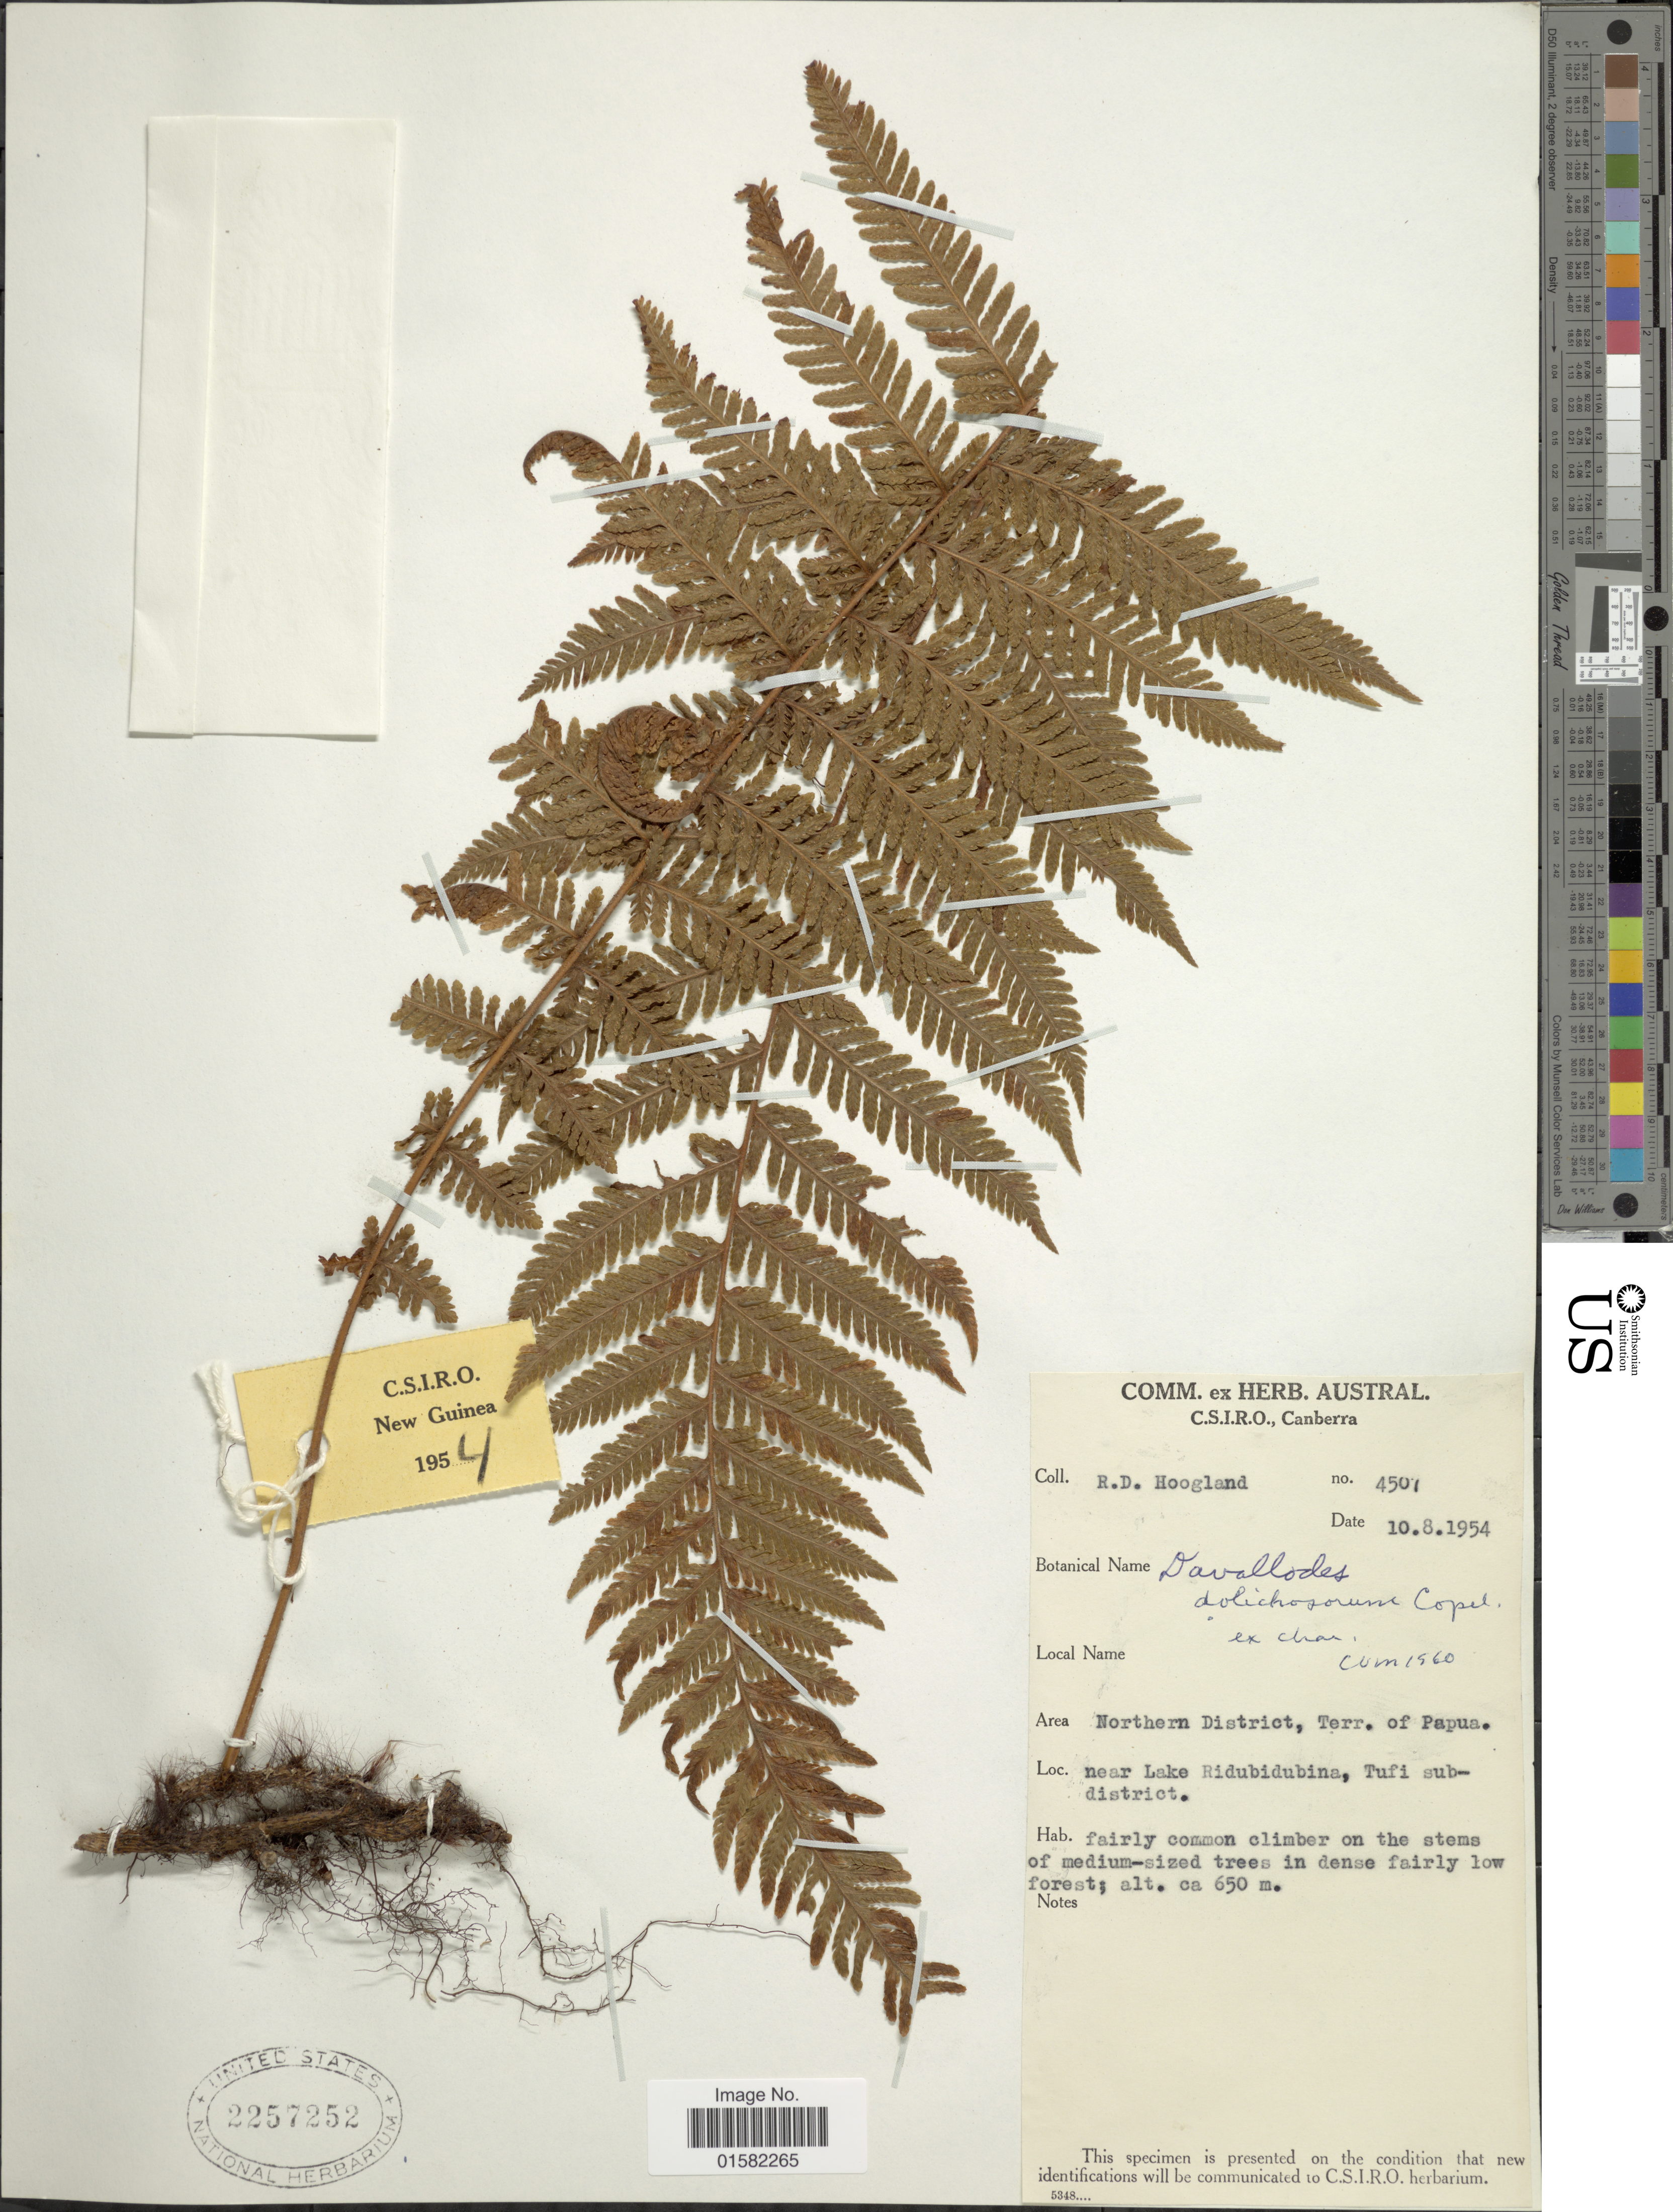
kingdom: Plantae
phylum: Tracheophyta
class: Polypodiopsida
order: Polypodiales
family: Davalliaceae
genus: Davallodes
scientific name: Davallodes dolichosorum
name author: Copel.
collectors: R. D. Hoogland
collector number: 4507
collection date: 1954-08-10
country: Papua New Guinea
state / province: Northern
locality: Area Northern District, Terr. of Papua, near Lake Ridubidubina, Tufi subdistrict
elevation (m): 650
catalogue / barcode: US 22575252